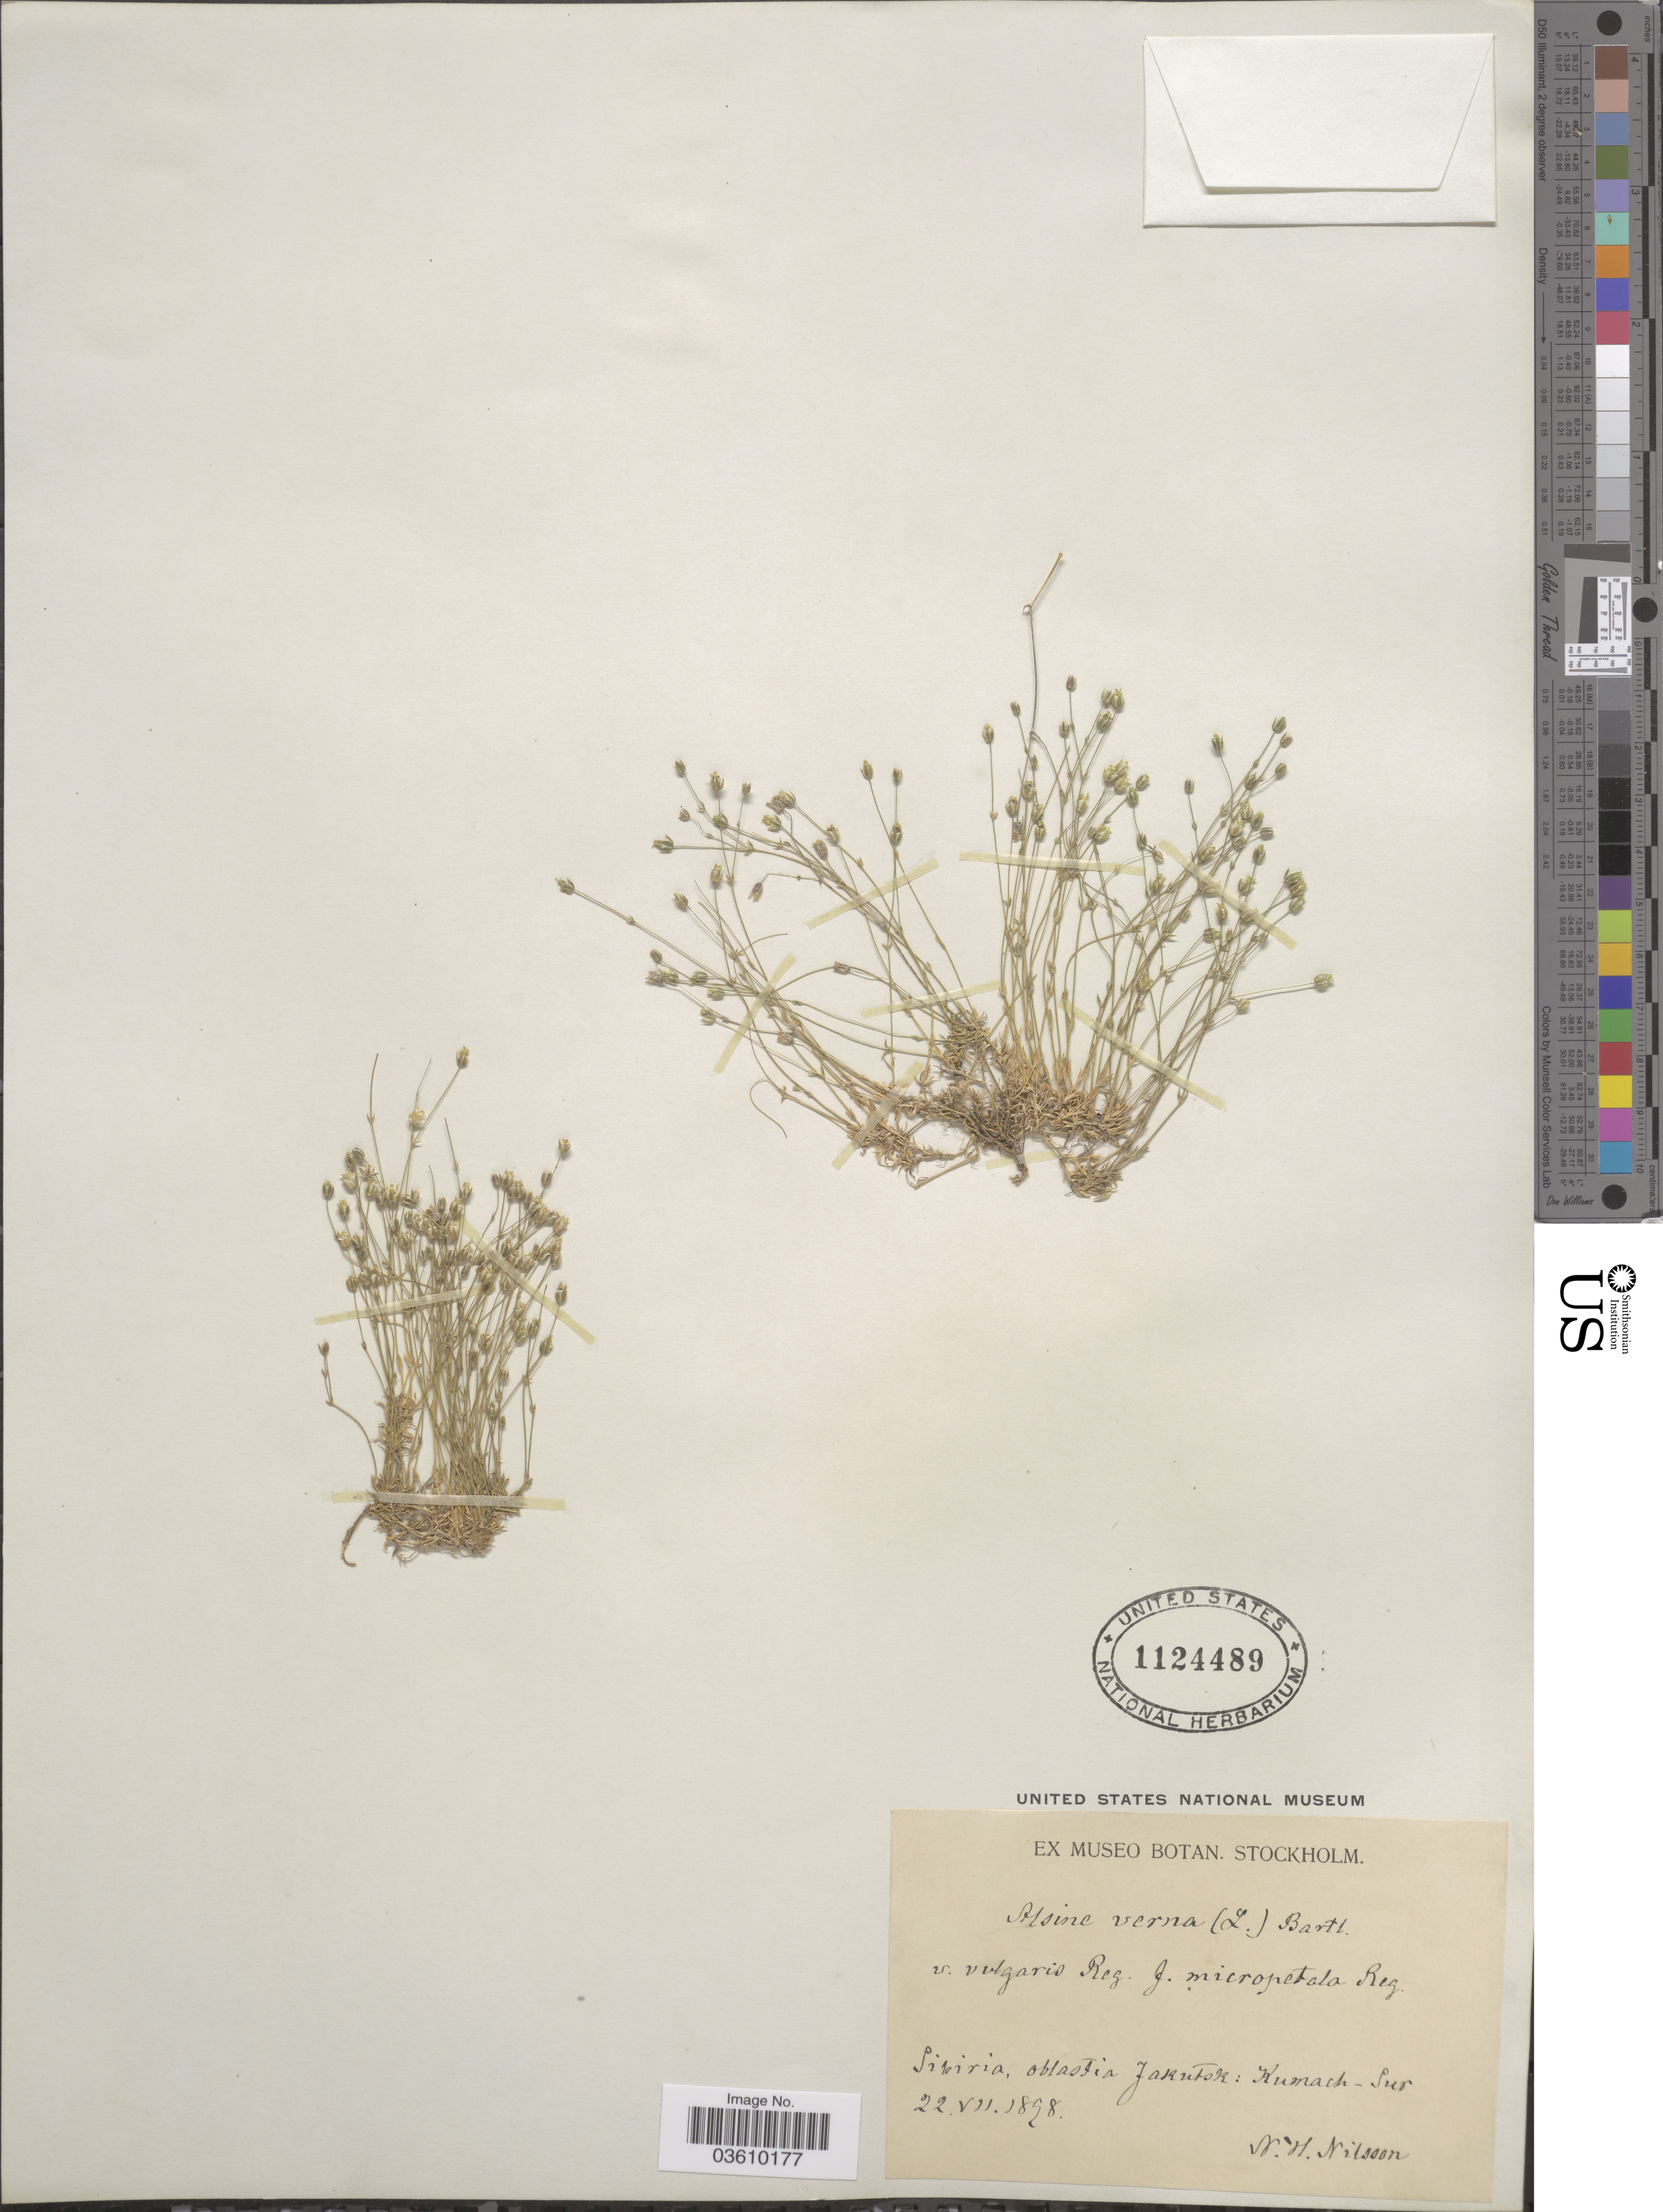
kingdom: Plantae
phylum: Tracheophyta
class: Magnoliopsida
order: Caryophyllales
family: Caryophyllaceae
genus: Stellaria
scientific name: Stellaria verna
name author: (L.) MacMill.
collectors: H. Nilsson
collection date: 1898-07-22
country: Russian Federation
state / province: Sakha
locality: Sibiria, oblastia Jakutsk: Kumach-Sur.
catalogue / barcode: US 1124489